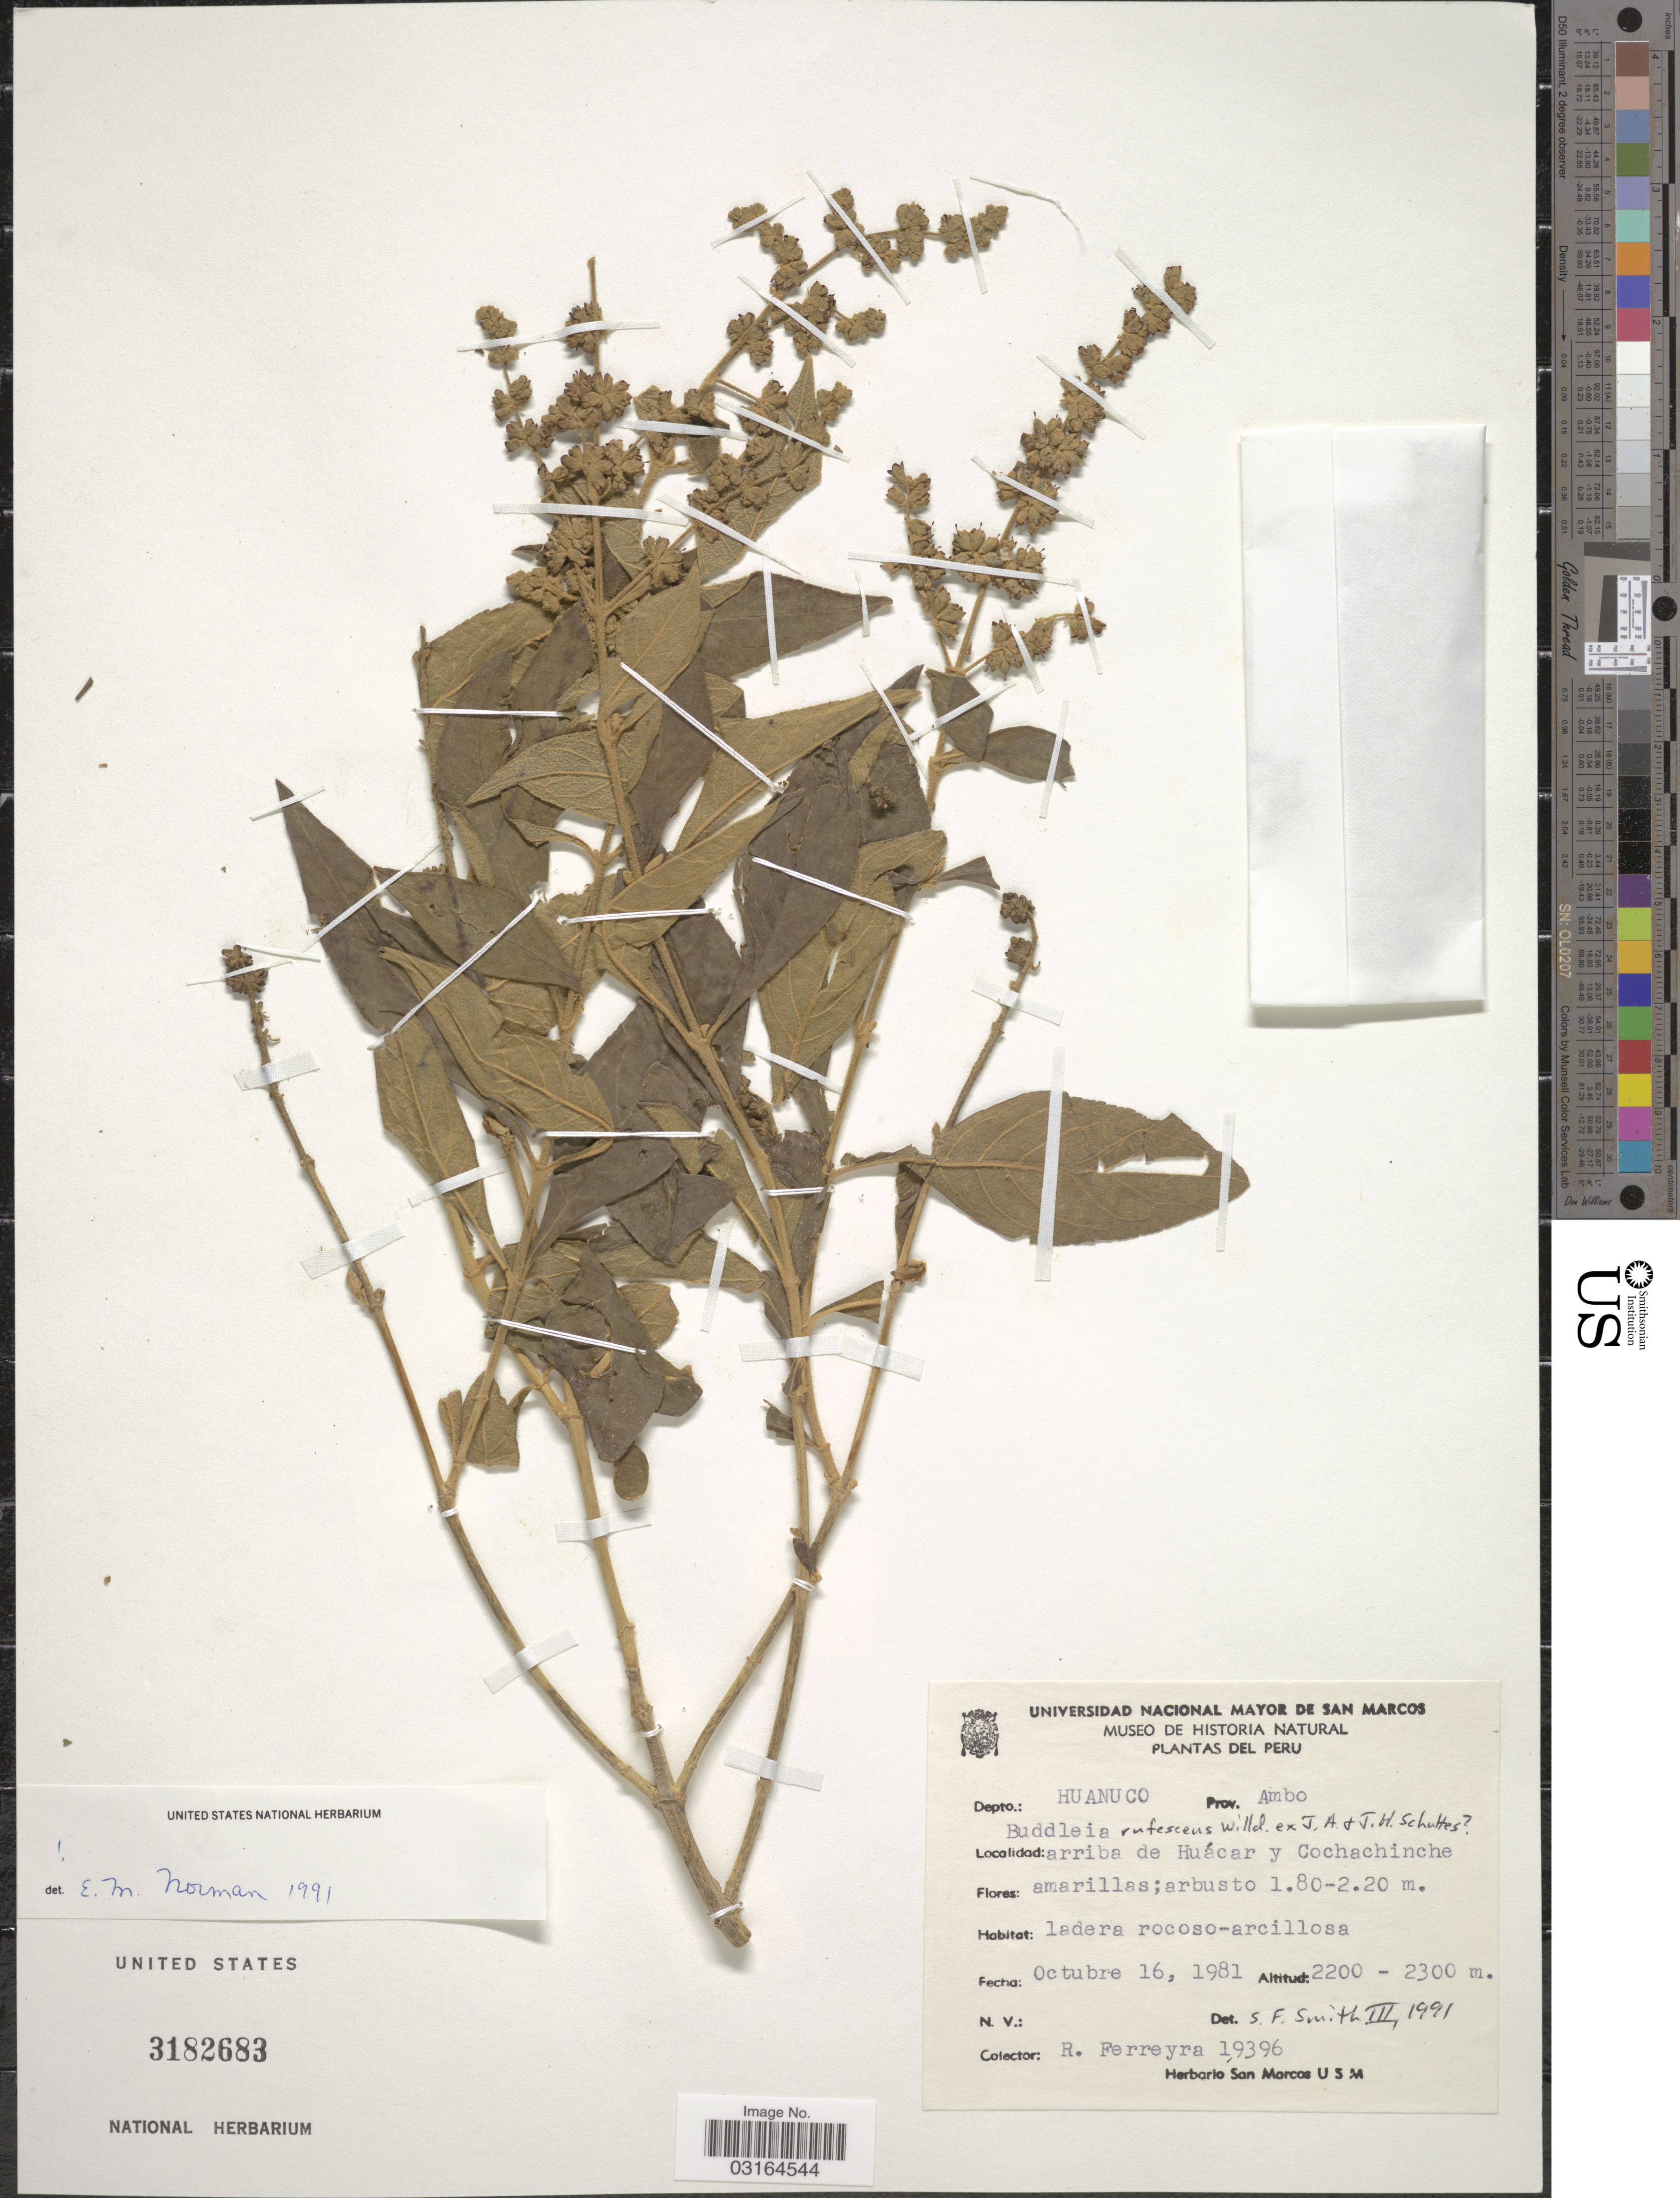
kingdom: Plantae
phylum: Tracheophyta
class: Magnoliopsida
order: Lamiales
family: Scrophulariaceae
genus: Buddleja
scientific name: Buddleja rufescens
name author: Willd.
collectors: R. A. Ferreyra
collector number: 19396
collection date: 1981-10-16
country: Peru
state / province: Huánuco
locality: Depto.: Huanuco. Prov. Ambo. Arriba de Huácar y Cochachinche.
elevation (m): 2200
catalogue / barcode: US 3182683